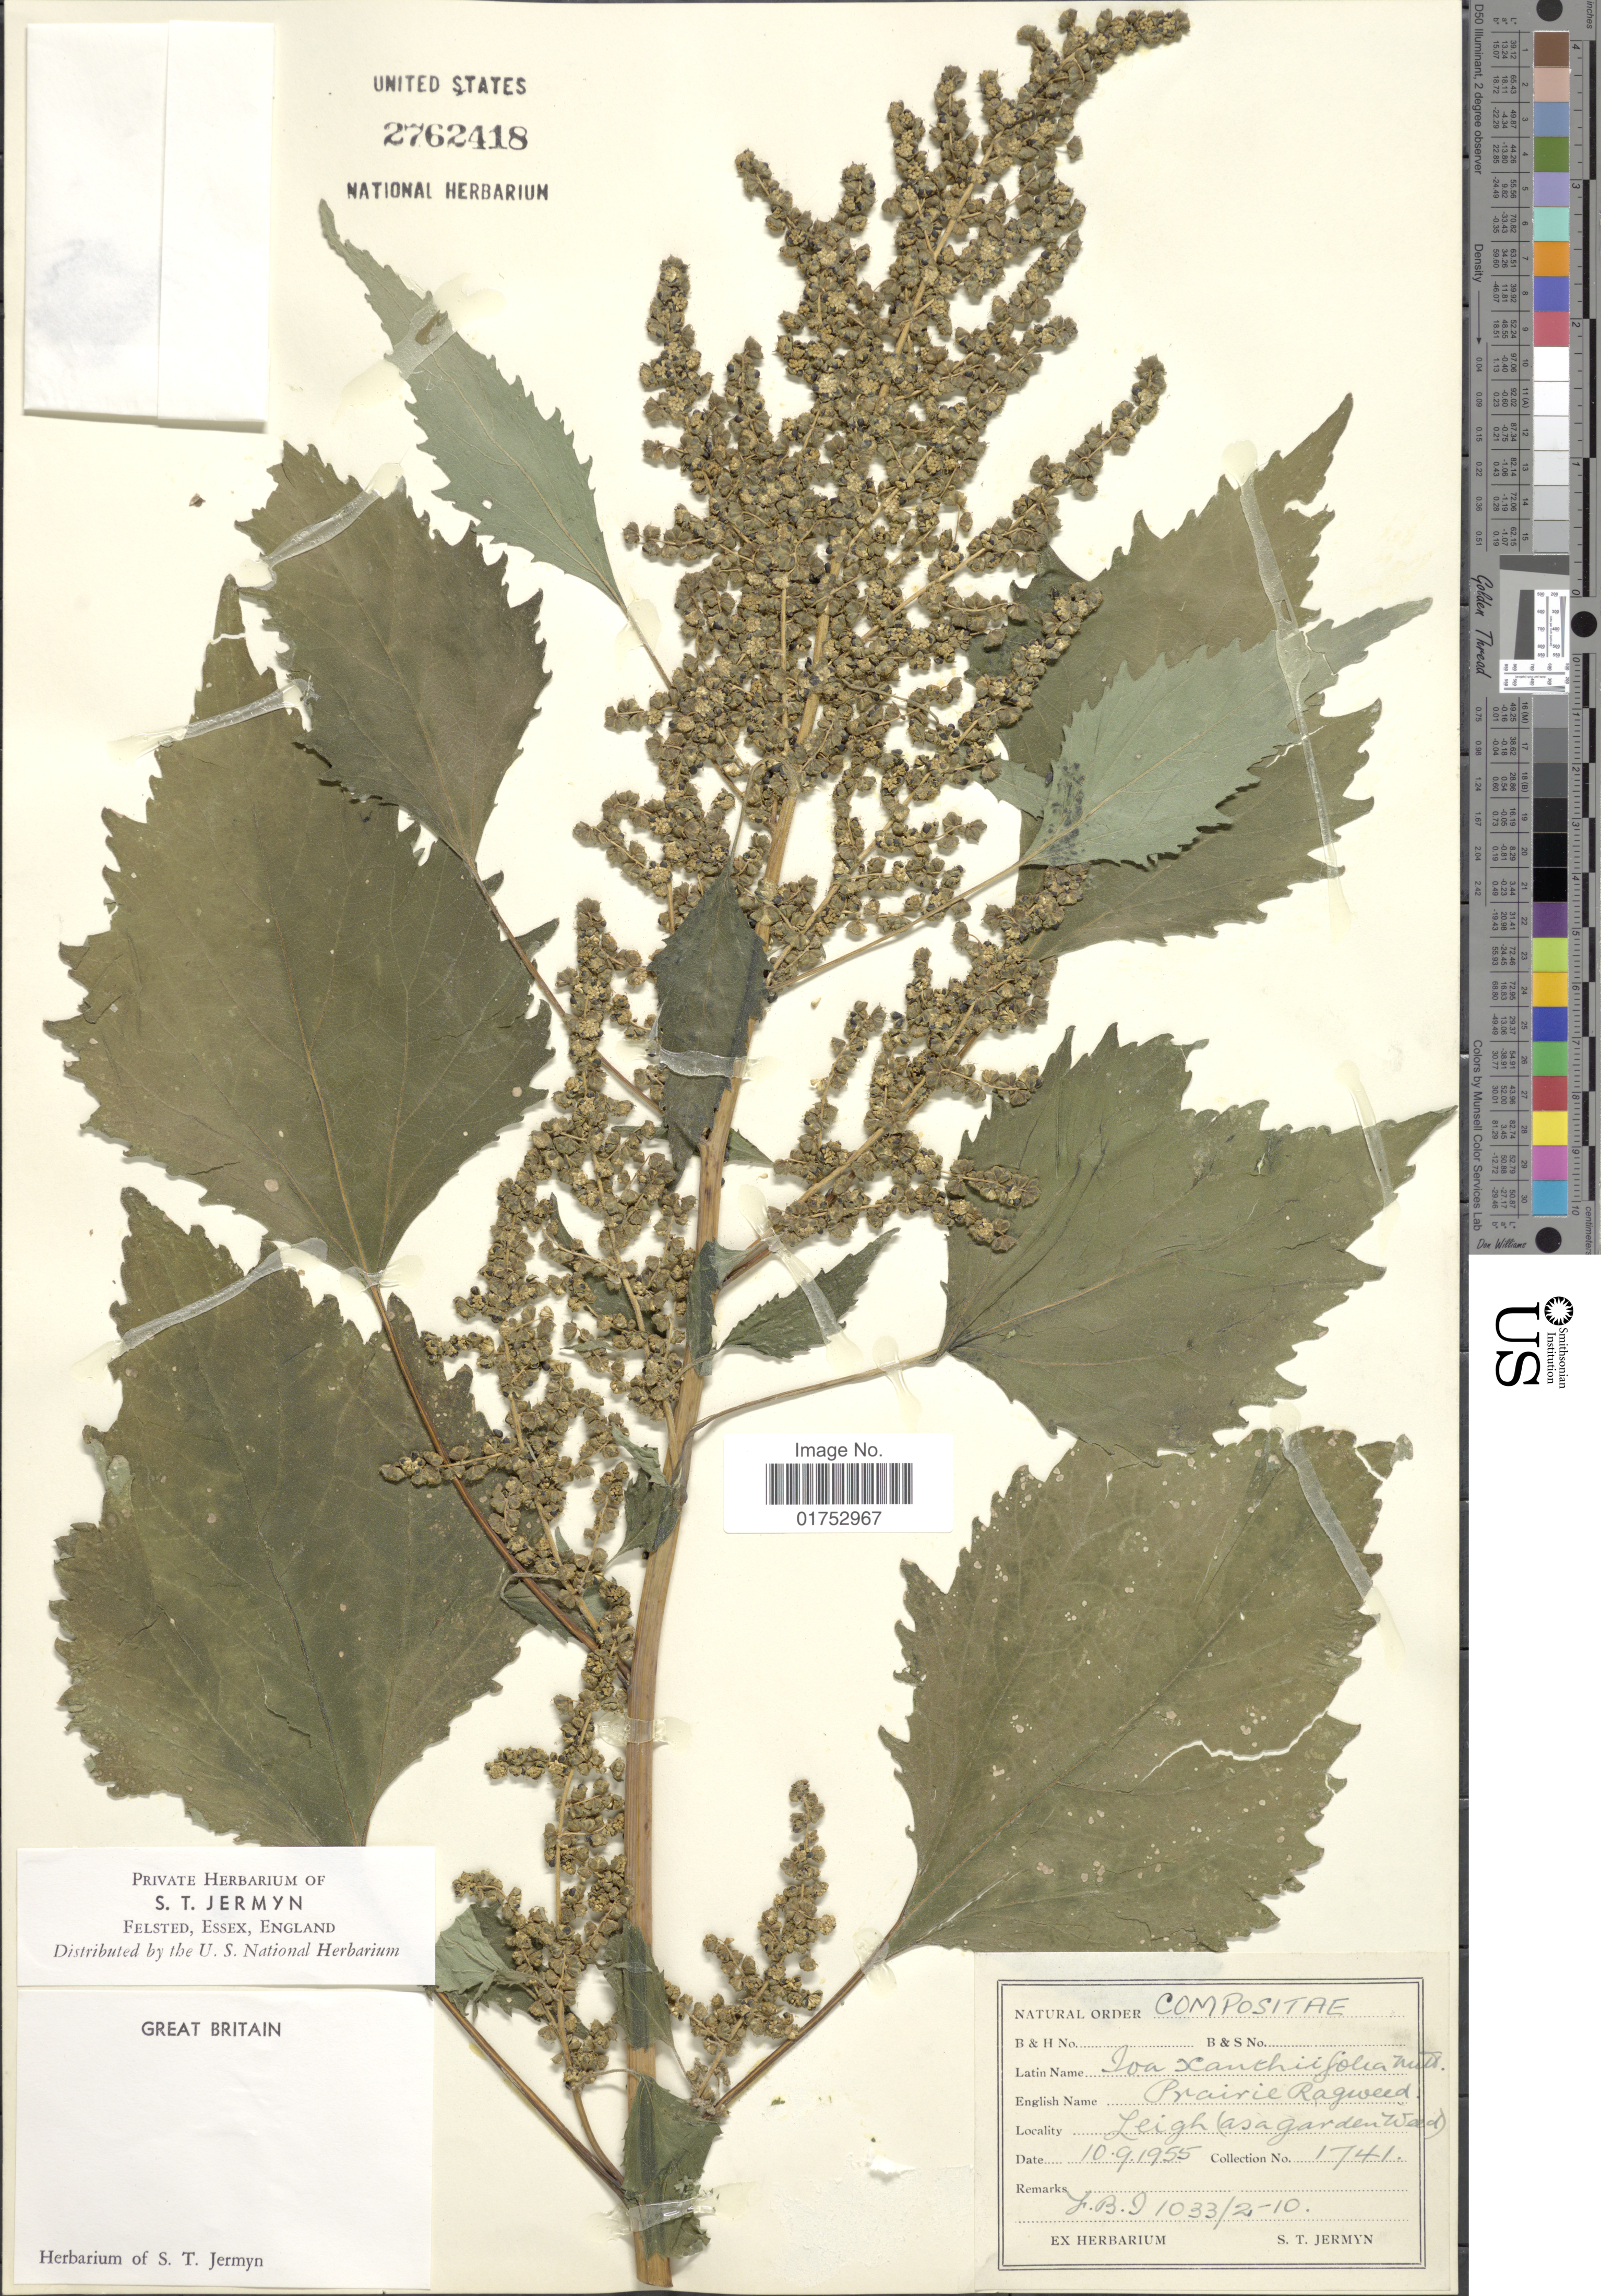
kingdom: Plantae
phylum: Tracheophyta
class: Magnoliopsida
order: Asterales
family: Asteraceae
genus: Iva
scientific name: Iva xanthifolia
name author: Nutt.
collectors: ex herb. S. T. Jermyn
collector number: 1741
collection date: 1955-09-10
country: United Kingdom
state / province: England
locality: Great Britain, Leigh-on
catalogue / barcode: US 2762418